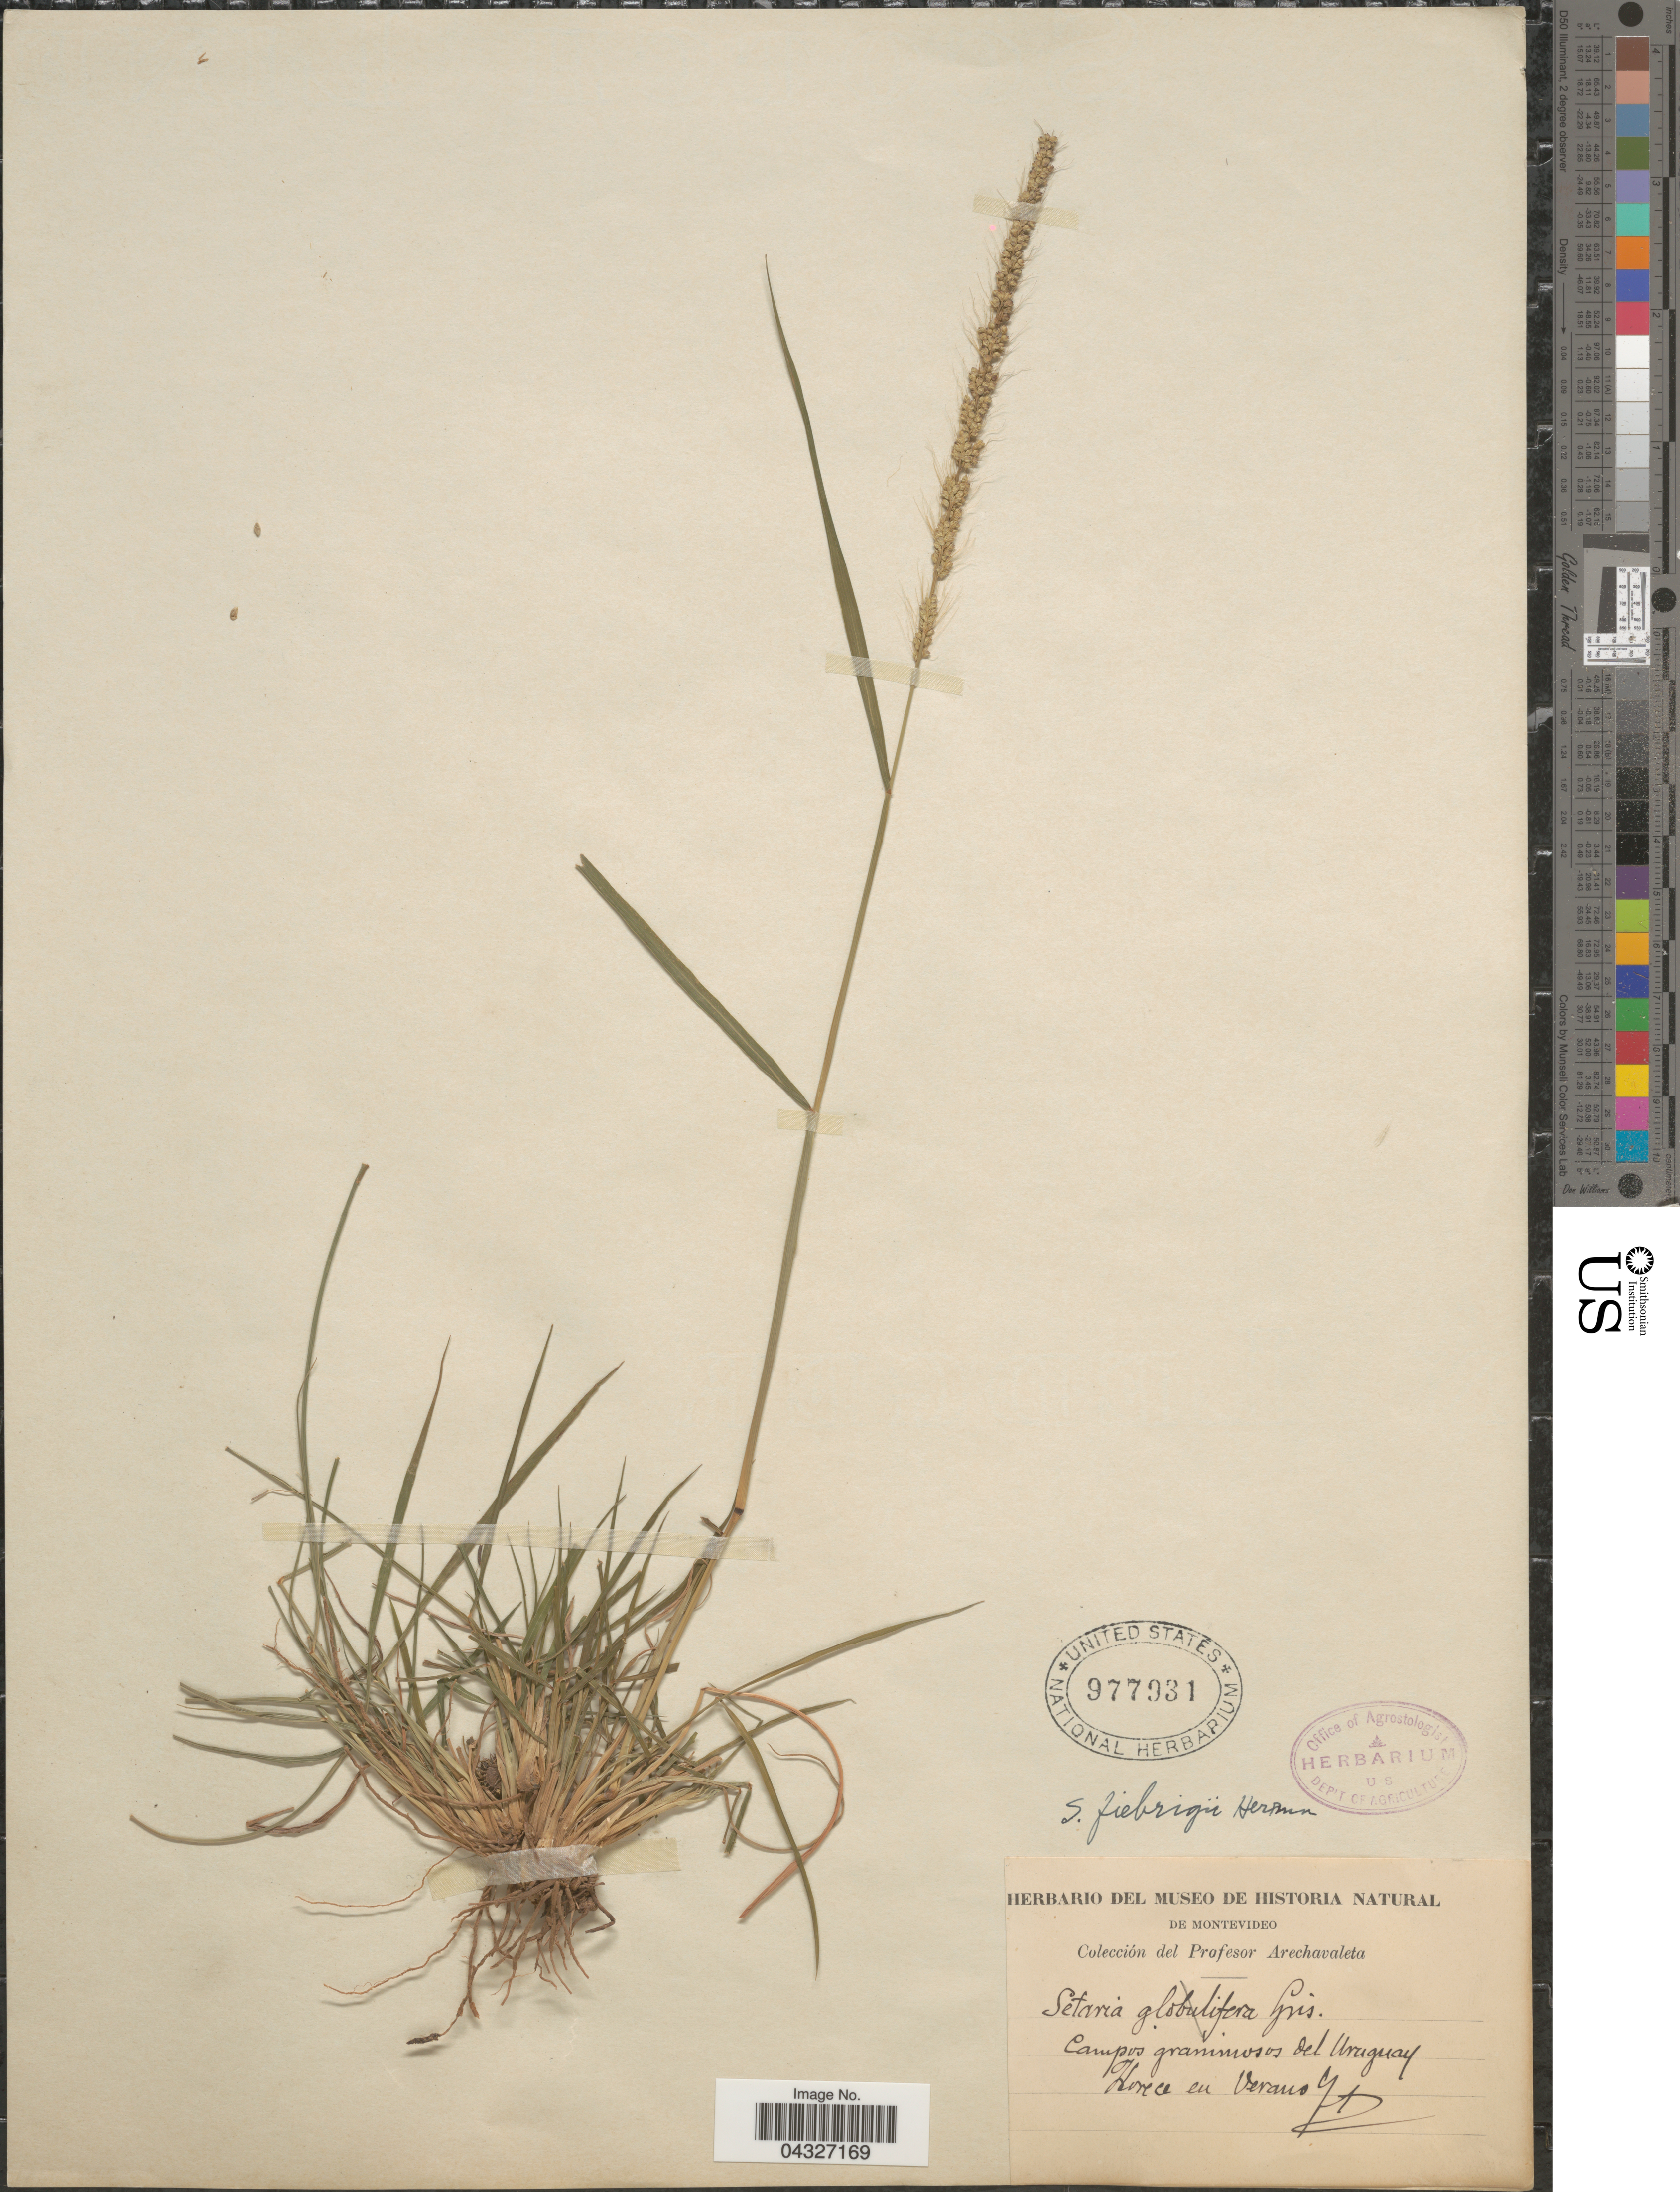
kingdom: Plantae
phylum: Tracheophyta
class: Liliopsida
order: Poales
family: Poaceae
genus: Setaria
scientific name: Setaria fiebrigii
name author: R.A.W. Herrm.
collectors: J. Arechavaleta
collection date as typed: Florece en Verano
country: Uruguay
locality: Campos graminosos del Uruguay.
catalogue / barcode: US 977931